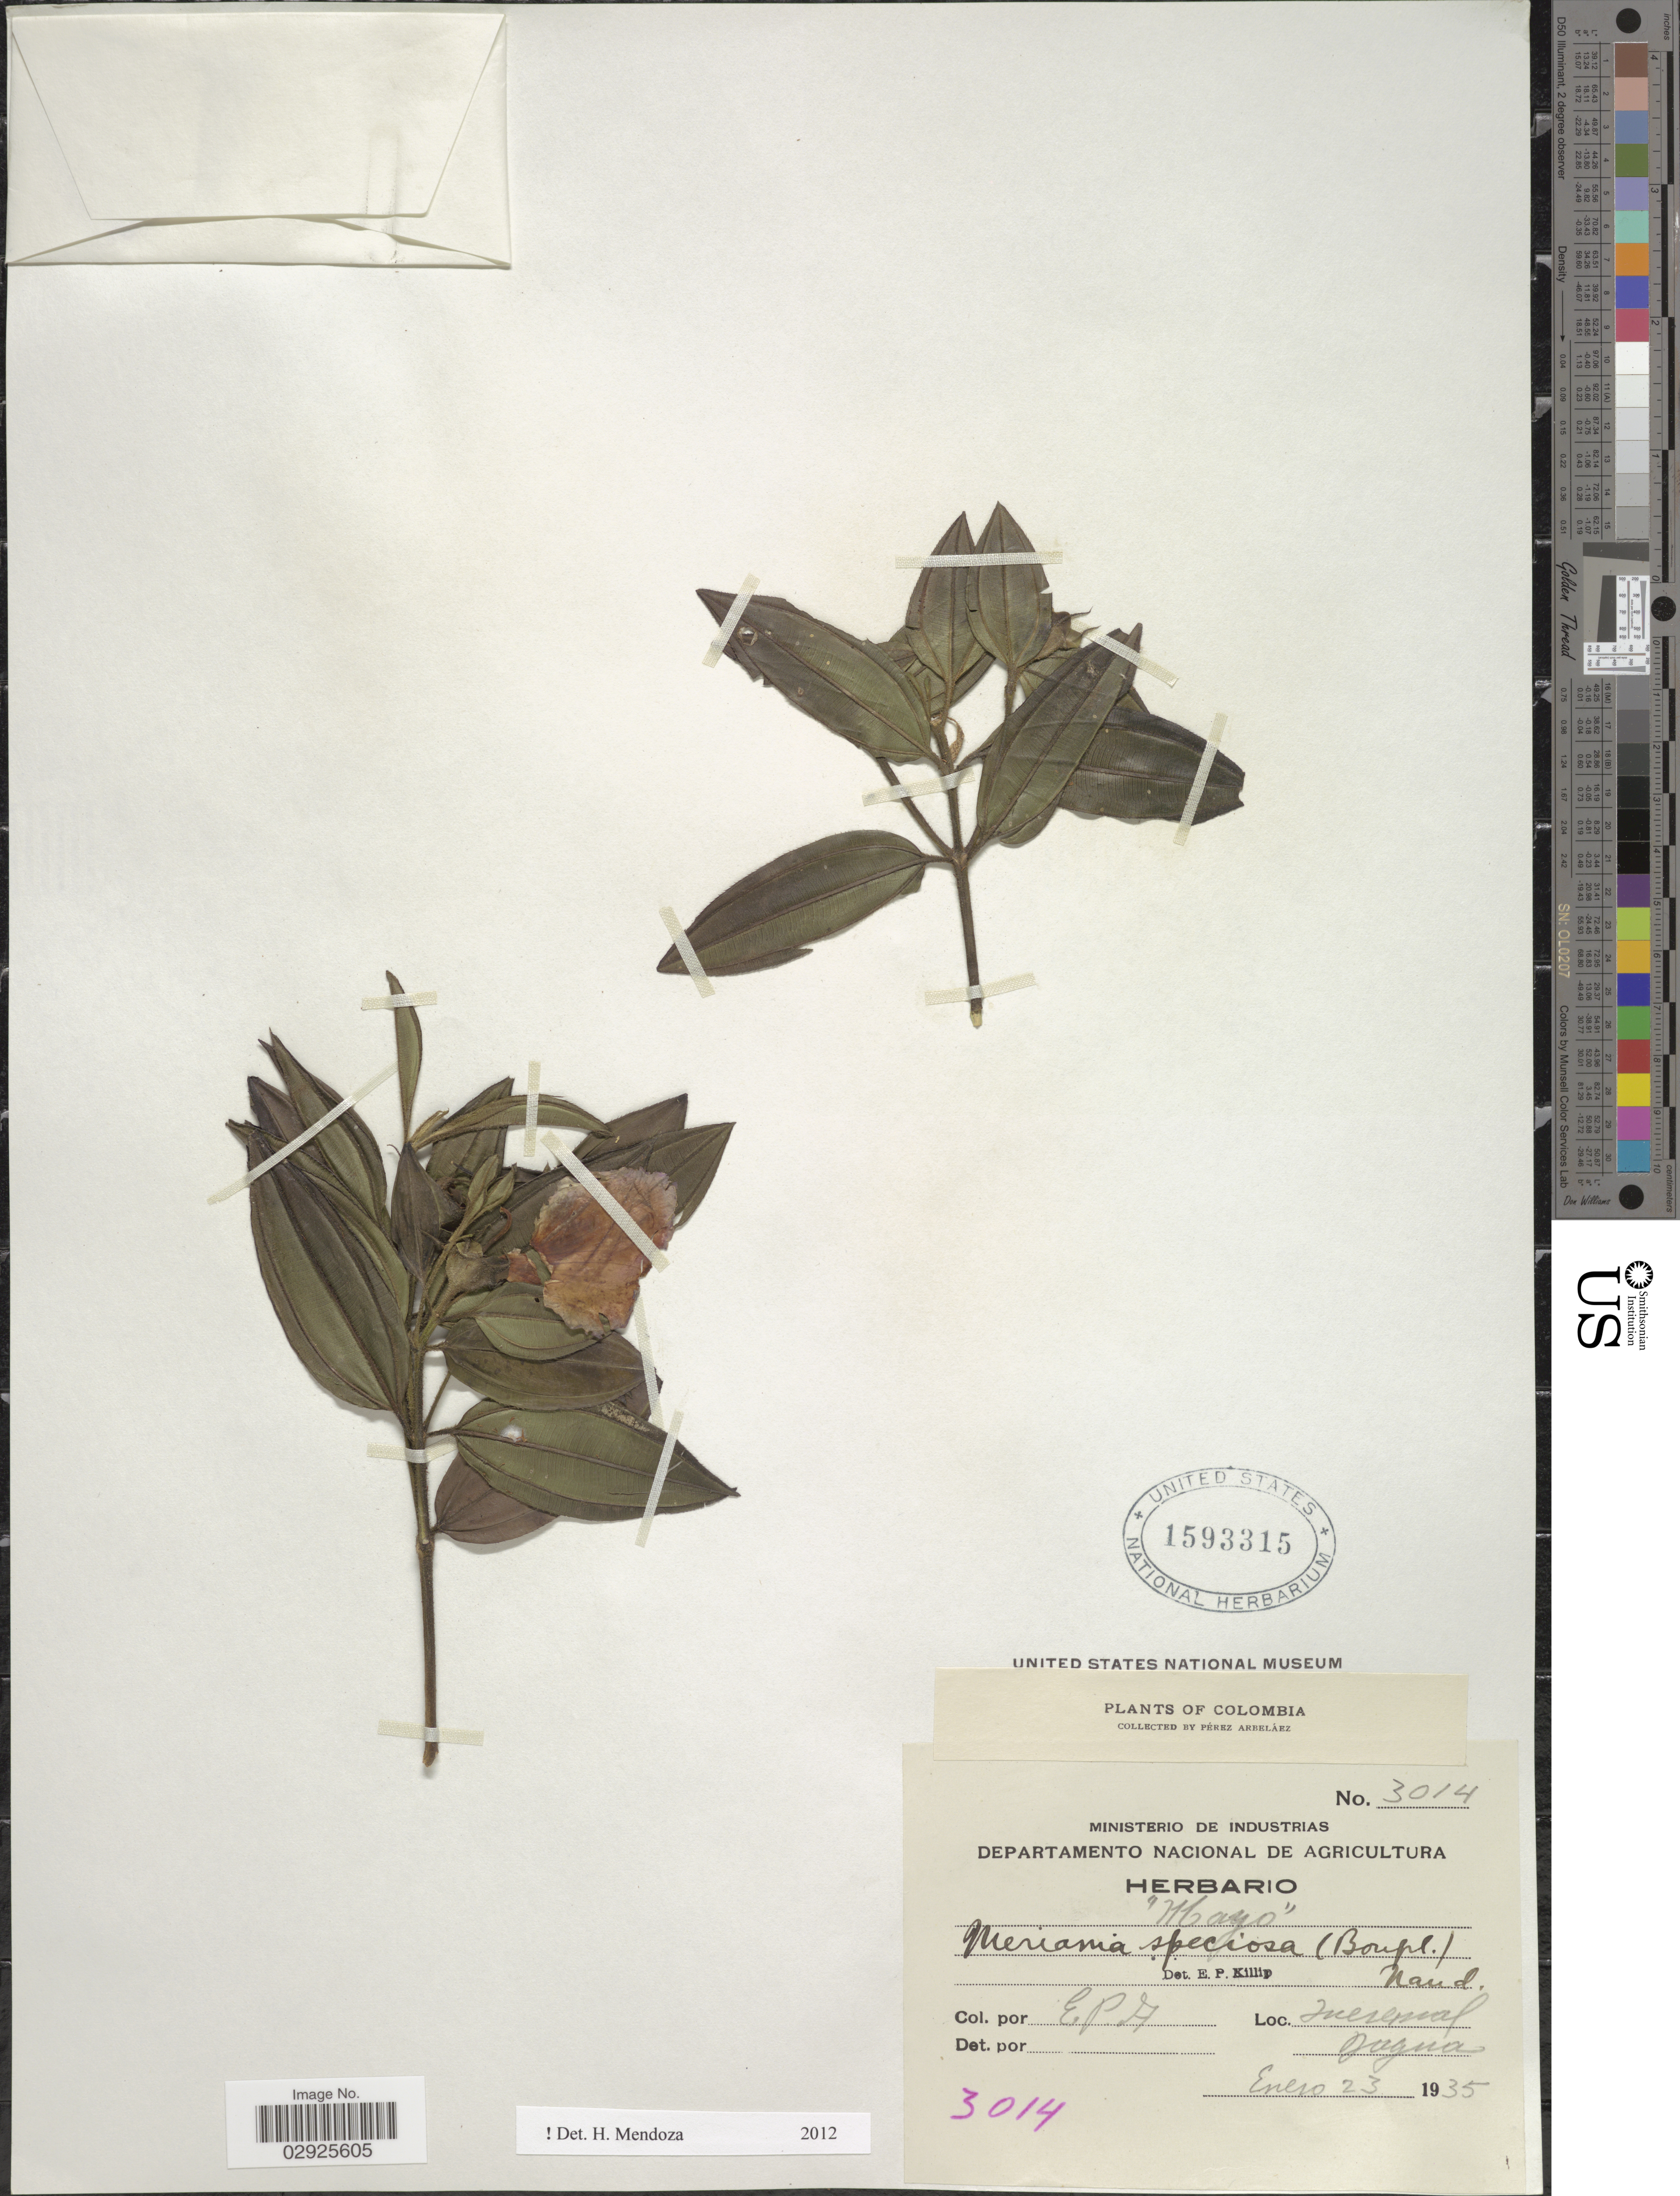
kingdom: Plantae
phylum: Tracheophyta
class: Magnoliopsida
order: Myrtales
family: Melastomataceae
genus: Meriania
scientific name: Meriania speciosa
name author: (Bonpl.) Naudin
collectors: E. Pérez Arbeláez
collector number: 3014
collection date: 1935-01-23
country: Colombia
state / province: Valle del Cauca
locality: Queremal, Dagua.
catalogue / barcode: US 1593315